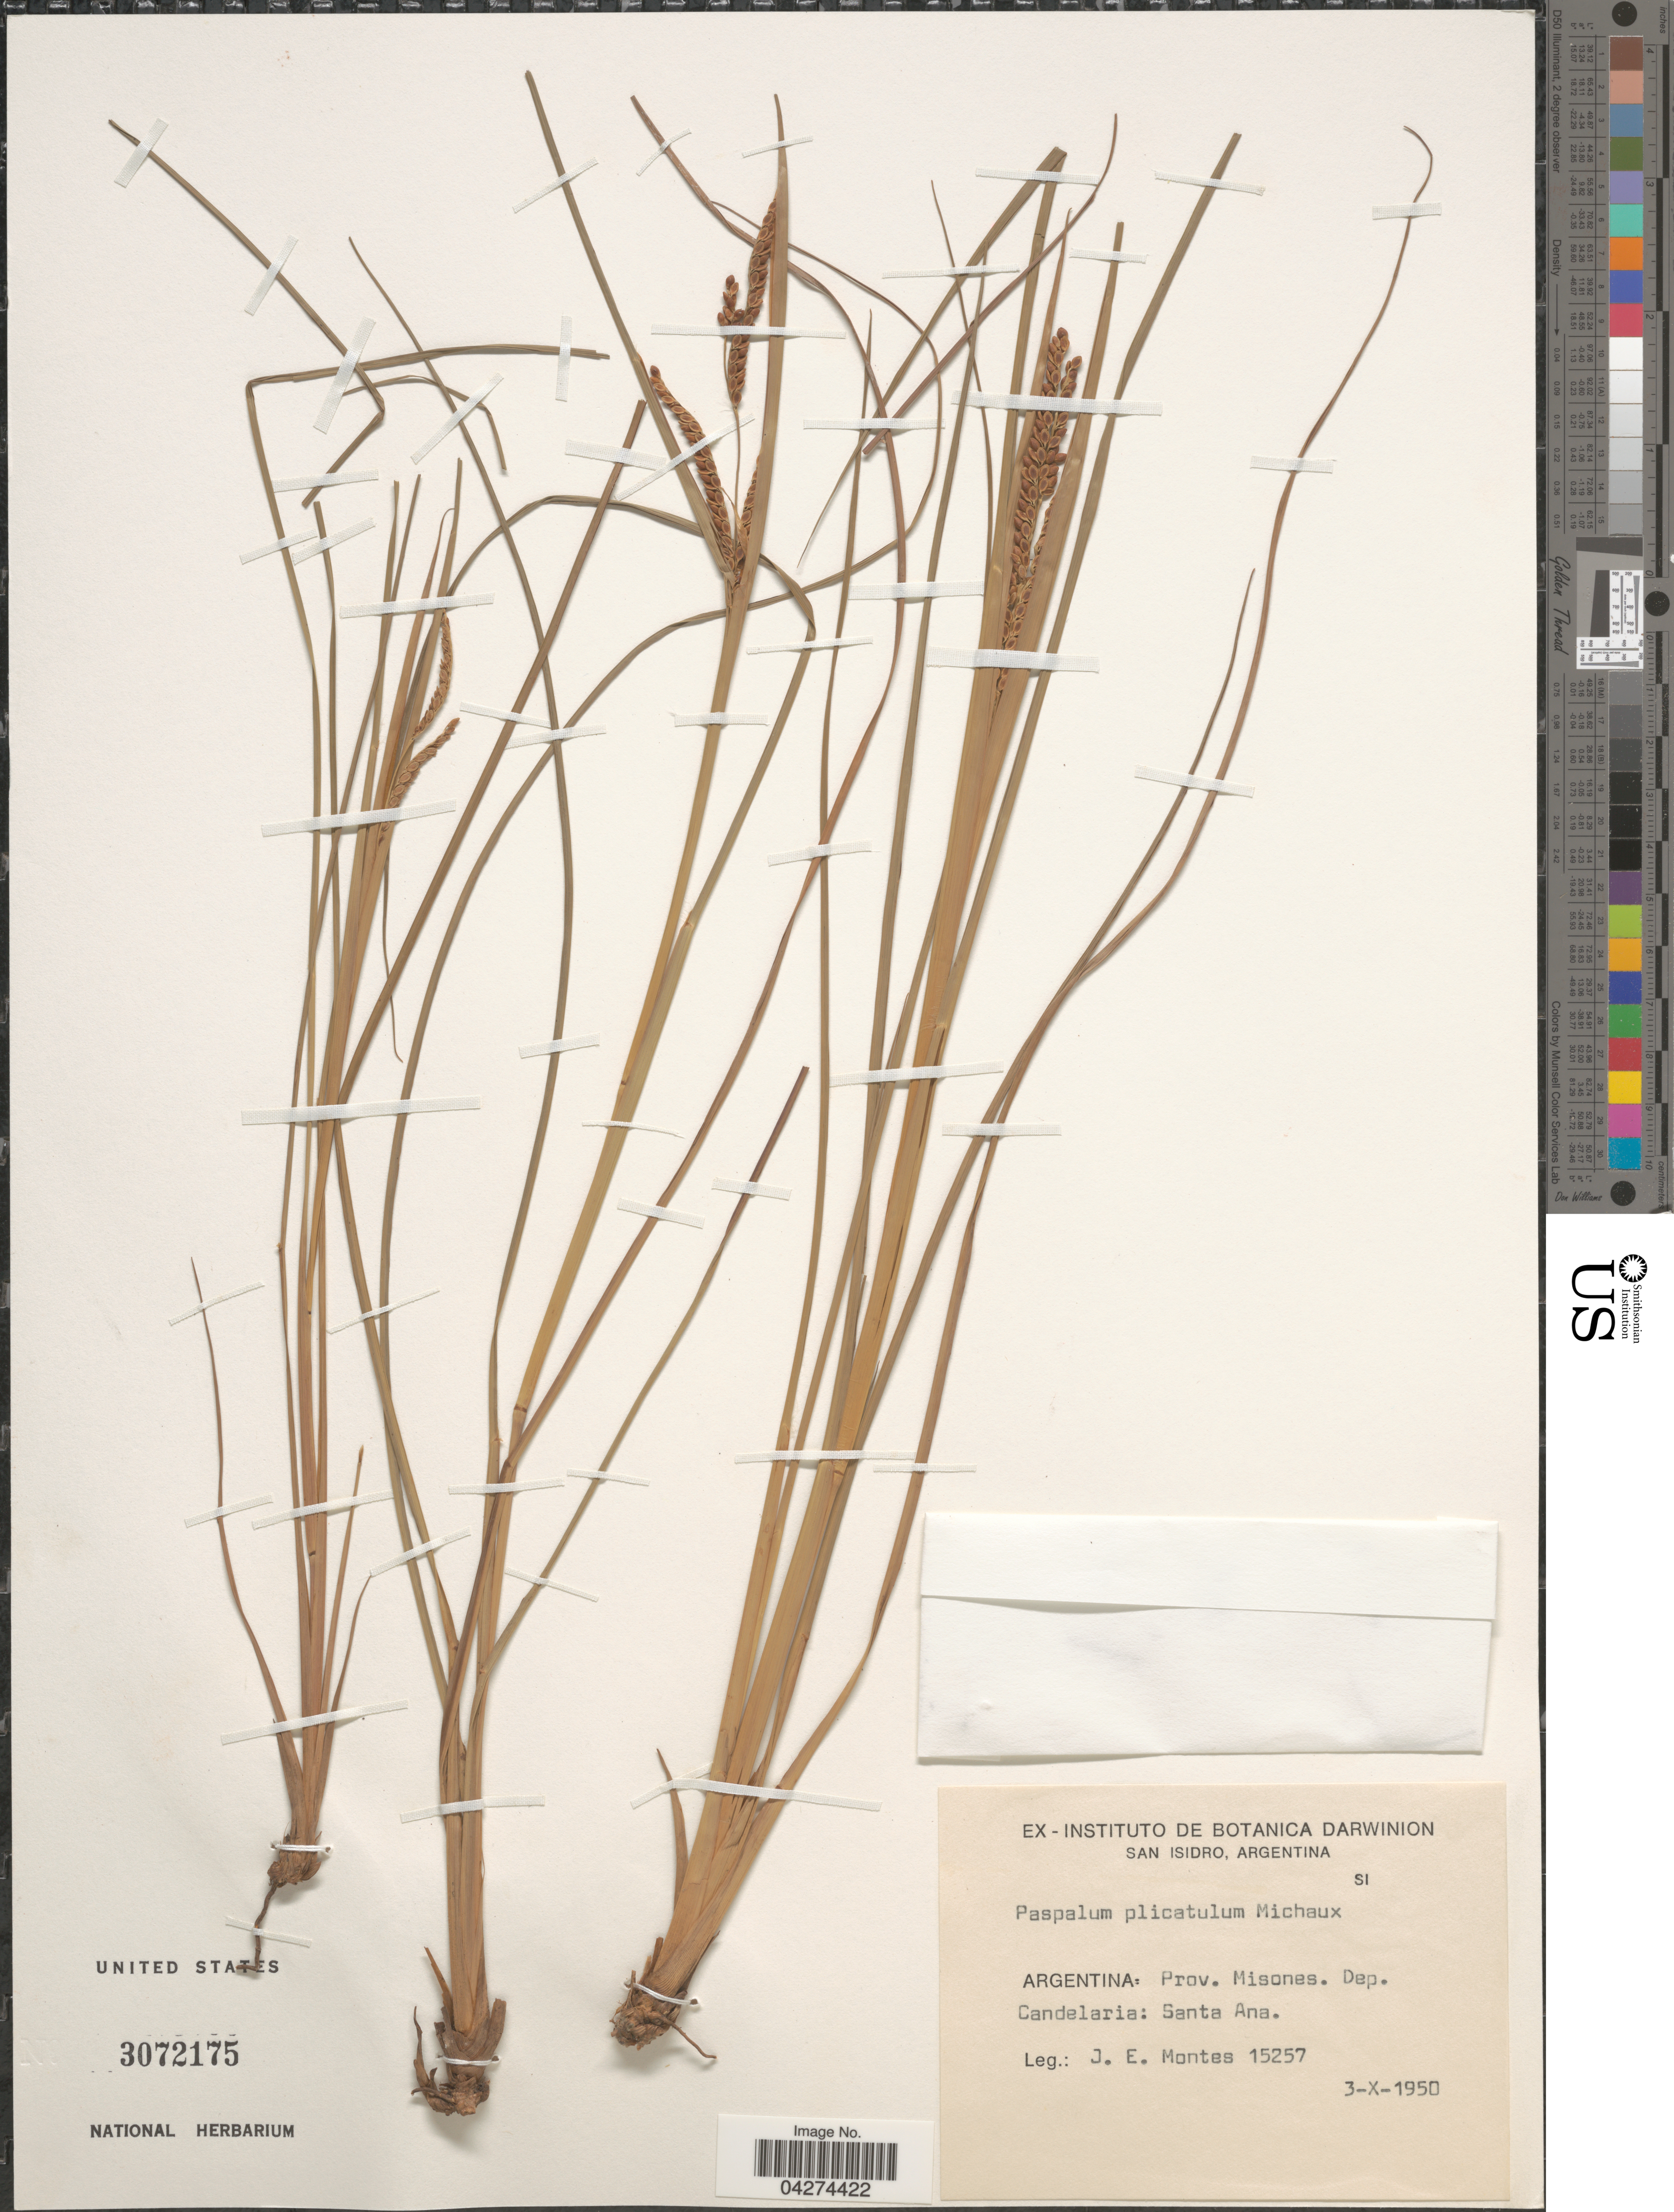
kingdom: Plantae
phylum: Tracheophyta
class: Liliopsida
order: Poales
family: Poaceae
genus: Paspalum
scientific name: Paspalum plicatulum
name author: Michx.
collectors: J. E. Montes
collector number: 15257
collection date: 1950-10-03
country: Argentina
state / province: Misiones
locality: Dep. Candelaria: Santa Ana.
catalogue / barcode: US 3072175